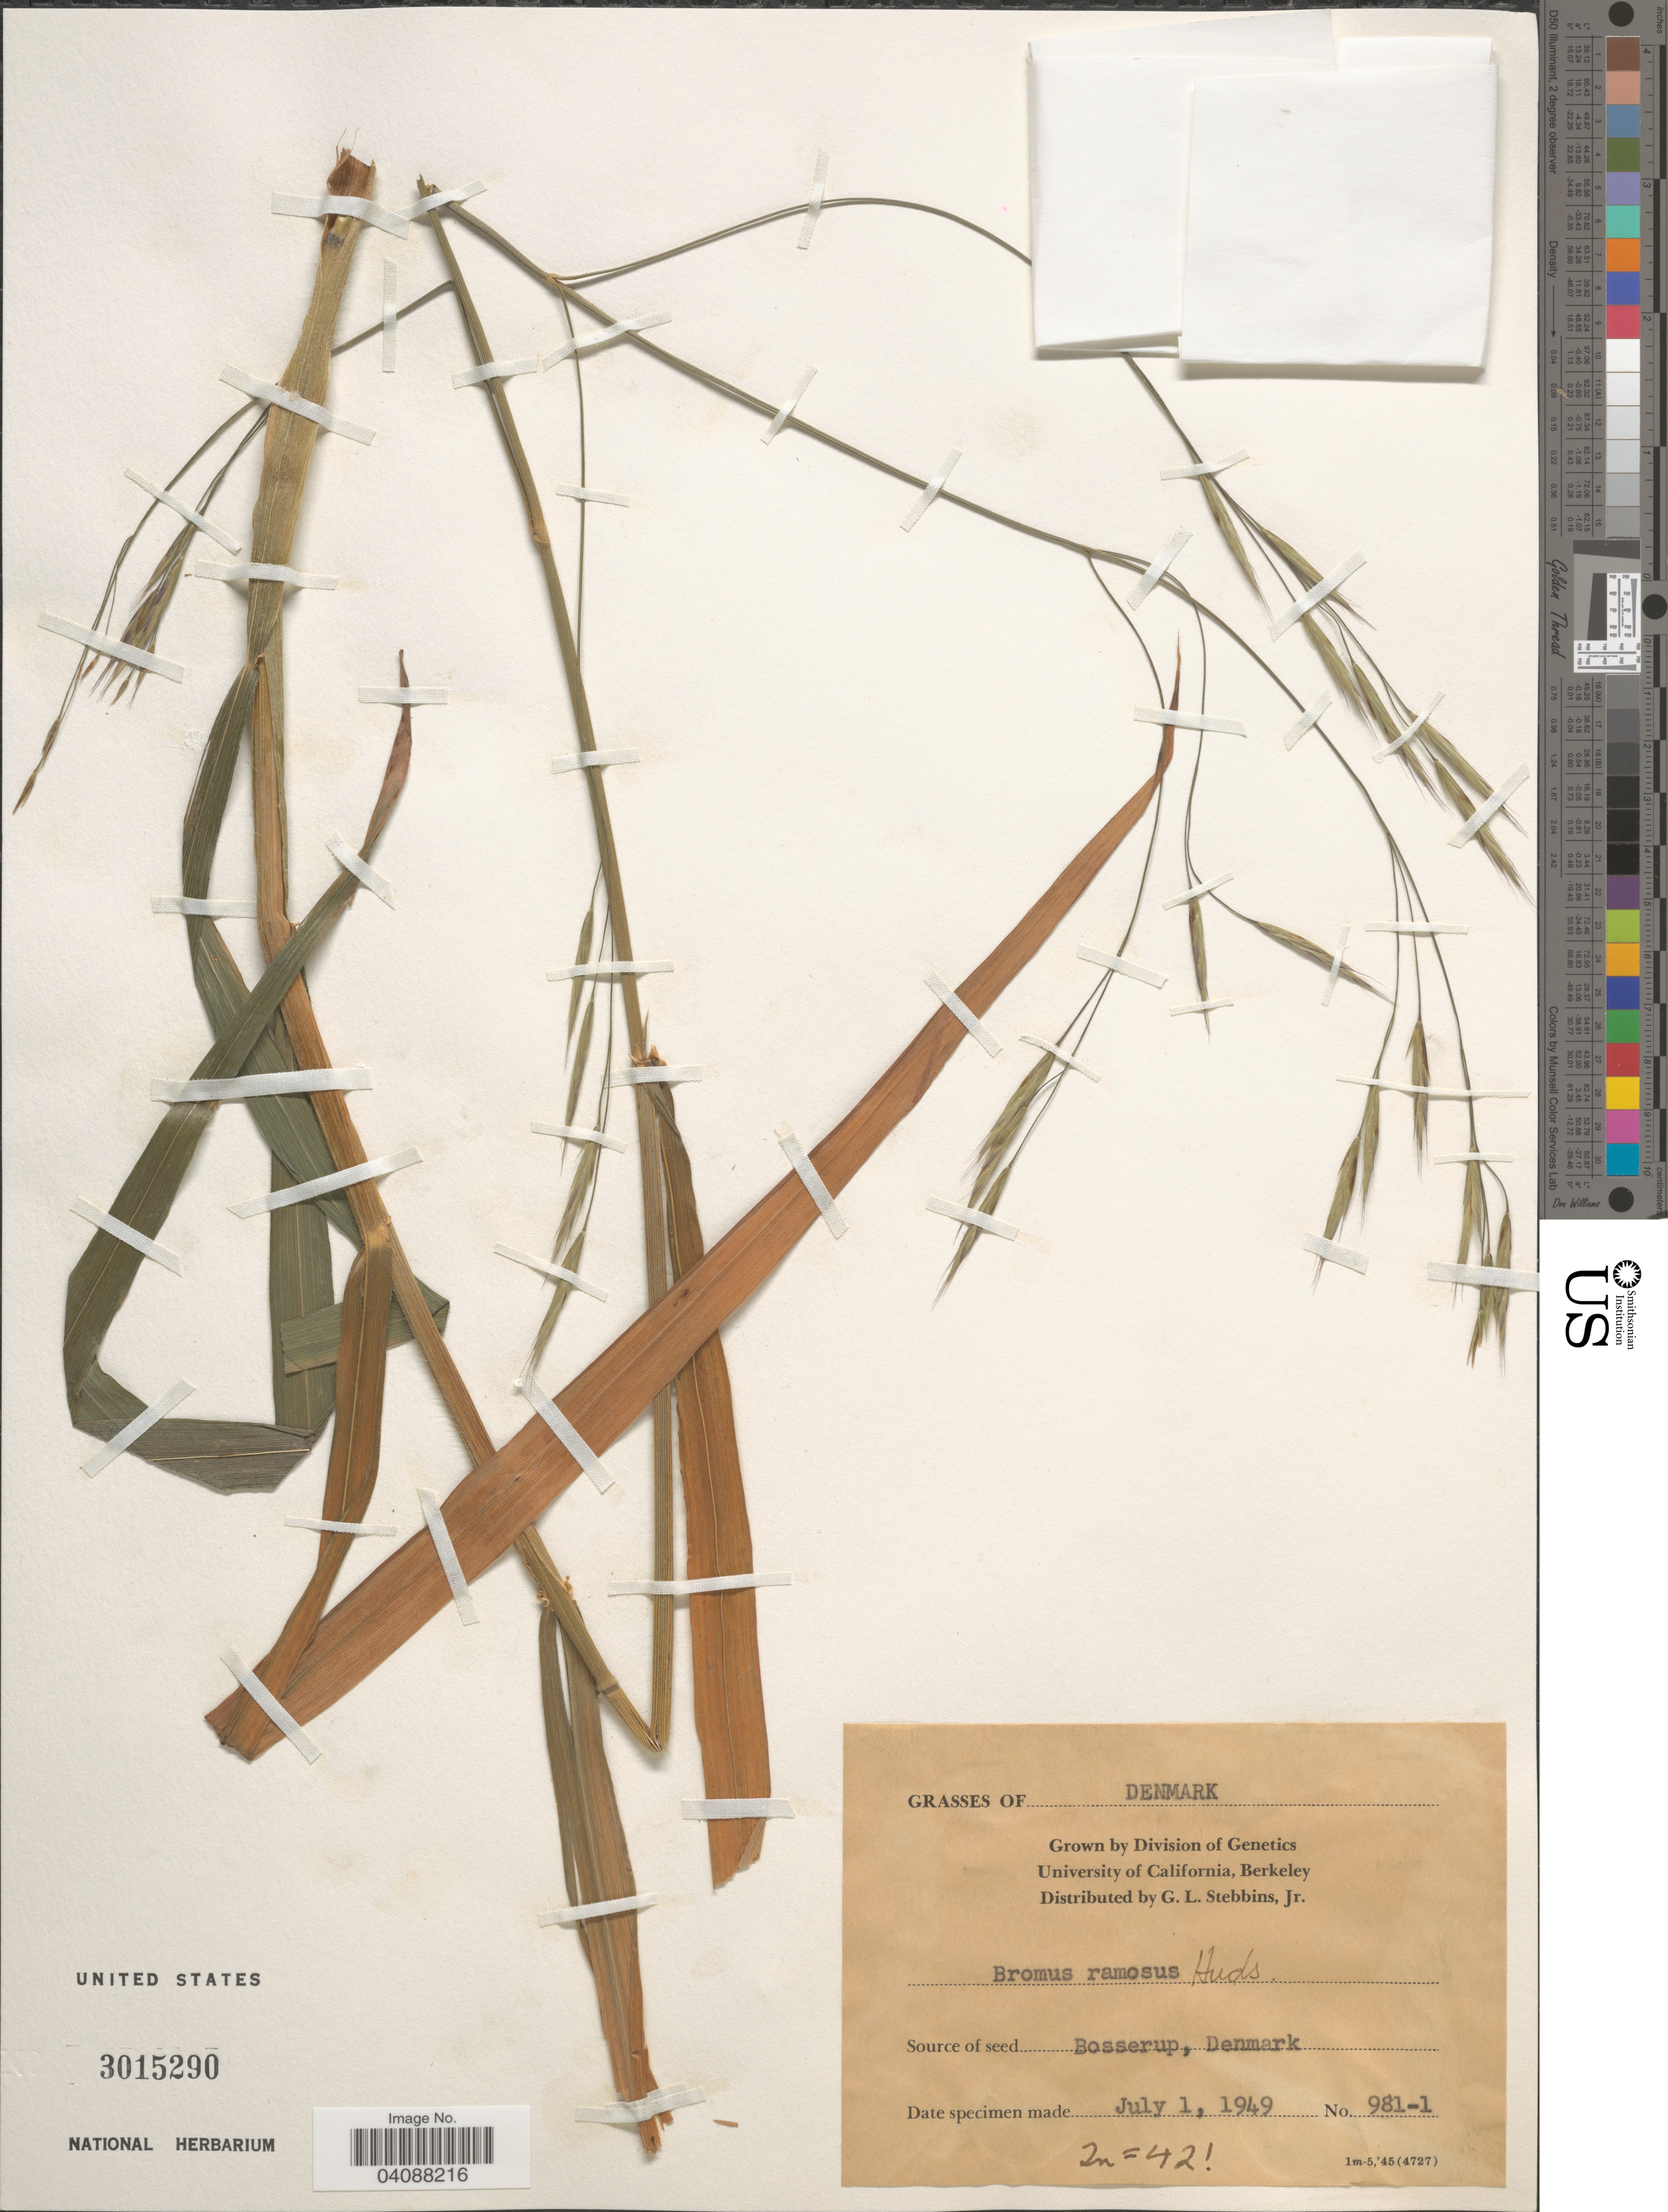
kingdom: Plantae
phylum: Tracheophyta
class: Liliopsida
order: Poales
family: Poaceae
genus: Bromus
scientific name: Bromus ramosus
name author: Huds.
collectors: G. L. Stebbins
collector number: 981-1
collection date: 1949-07-01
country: Denmark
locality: Grown by Division of Genetics University of California, Berkeley.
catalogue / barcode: US 3015290